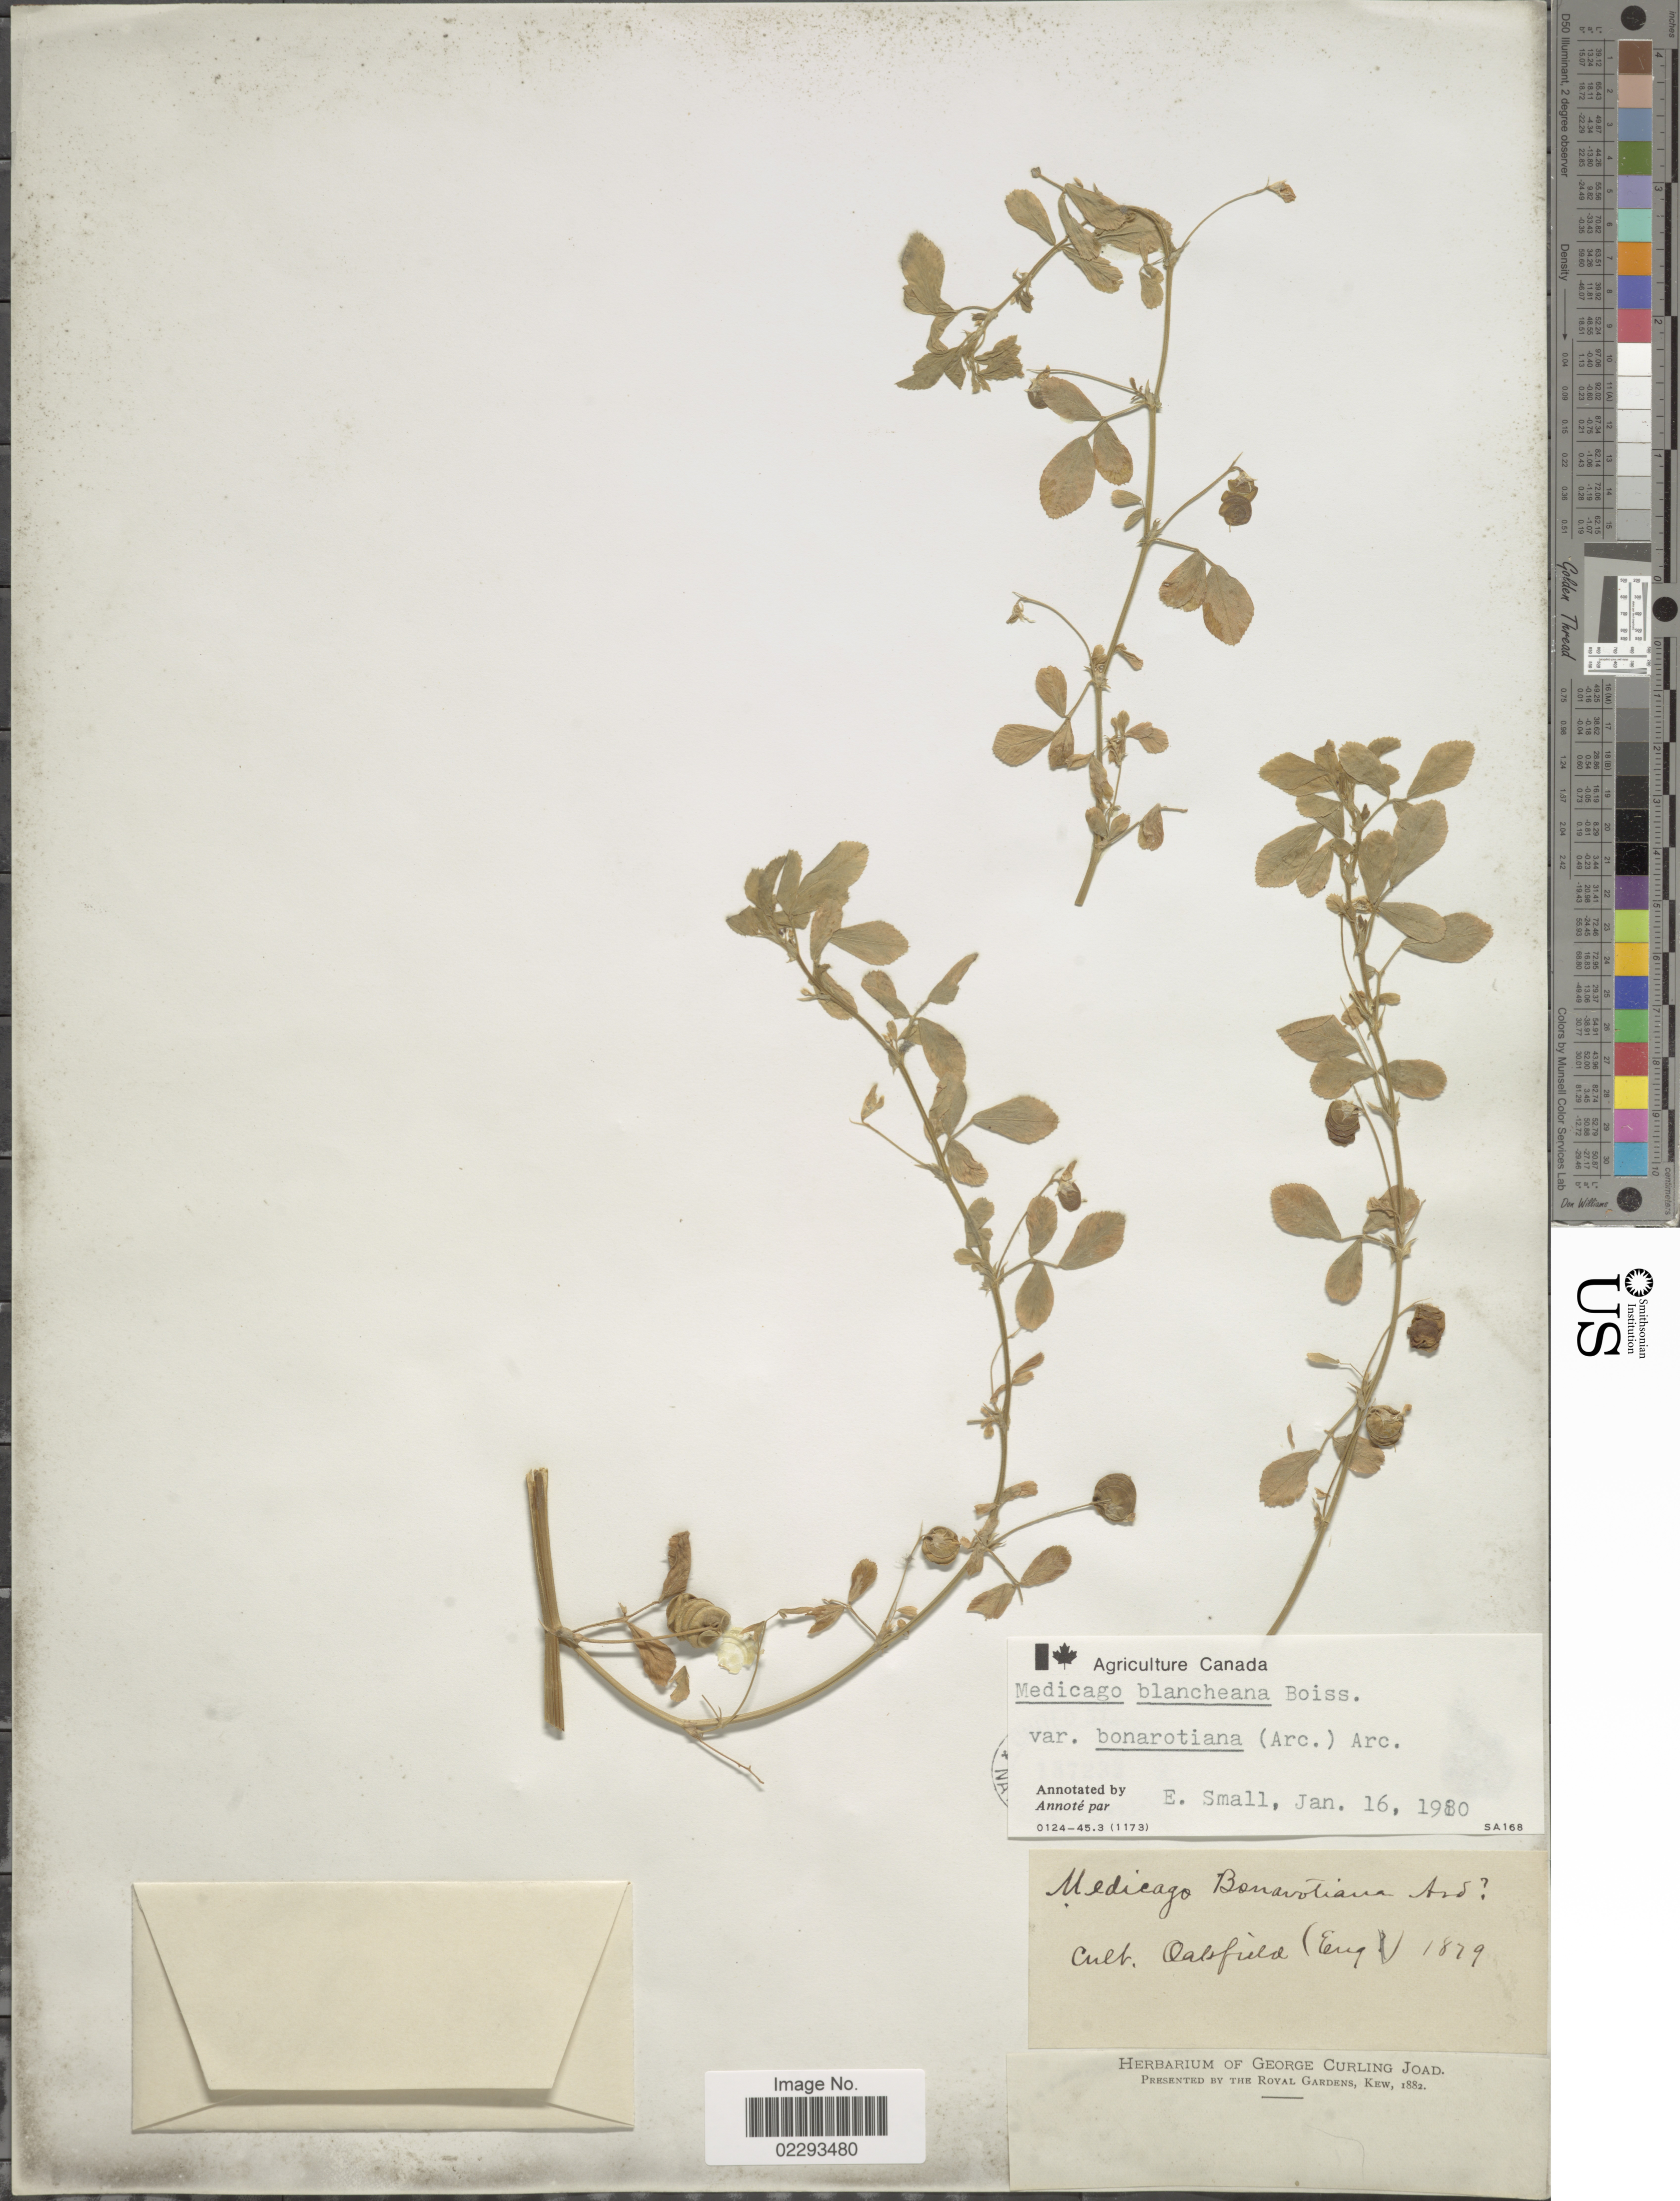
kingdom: Plantae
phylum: Tracheophyta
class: Magnoliopsida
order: Fabales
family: Fabaceae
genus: Medicago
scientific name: Medicago blancheana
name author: Boiss.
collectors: ex herb. George Curling Joad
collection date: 1879-05-08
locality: Oaksfield